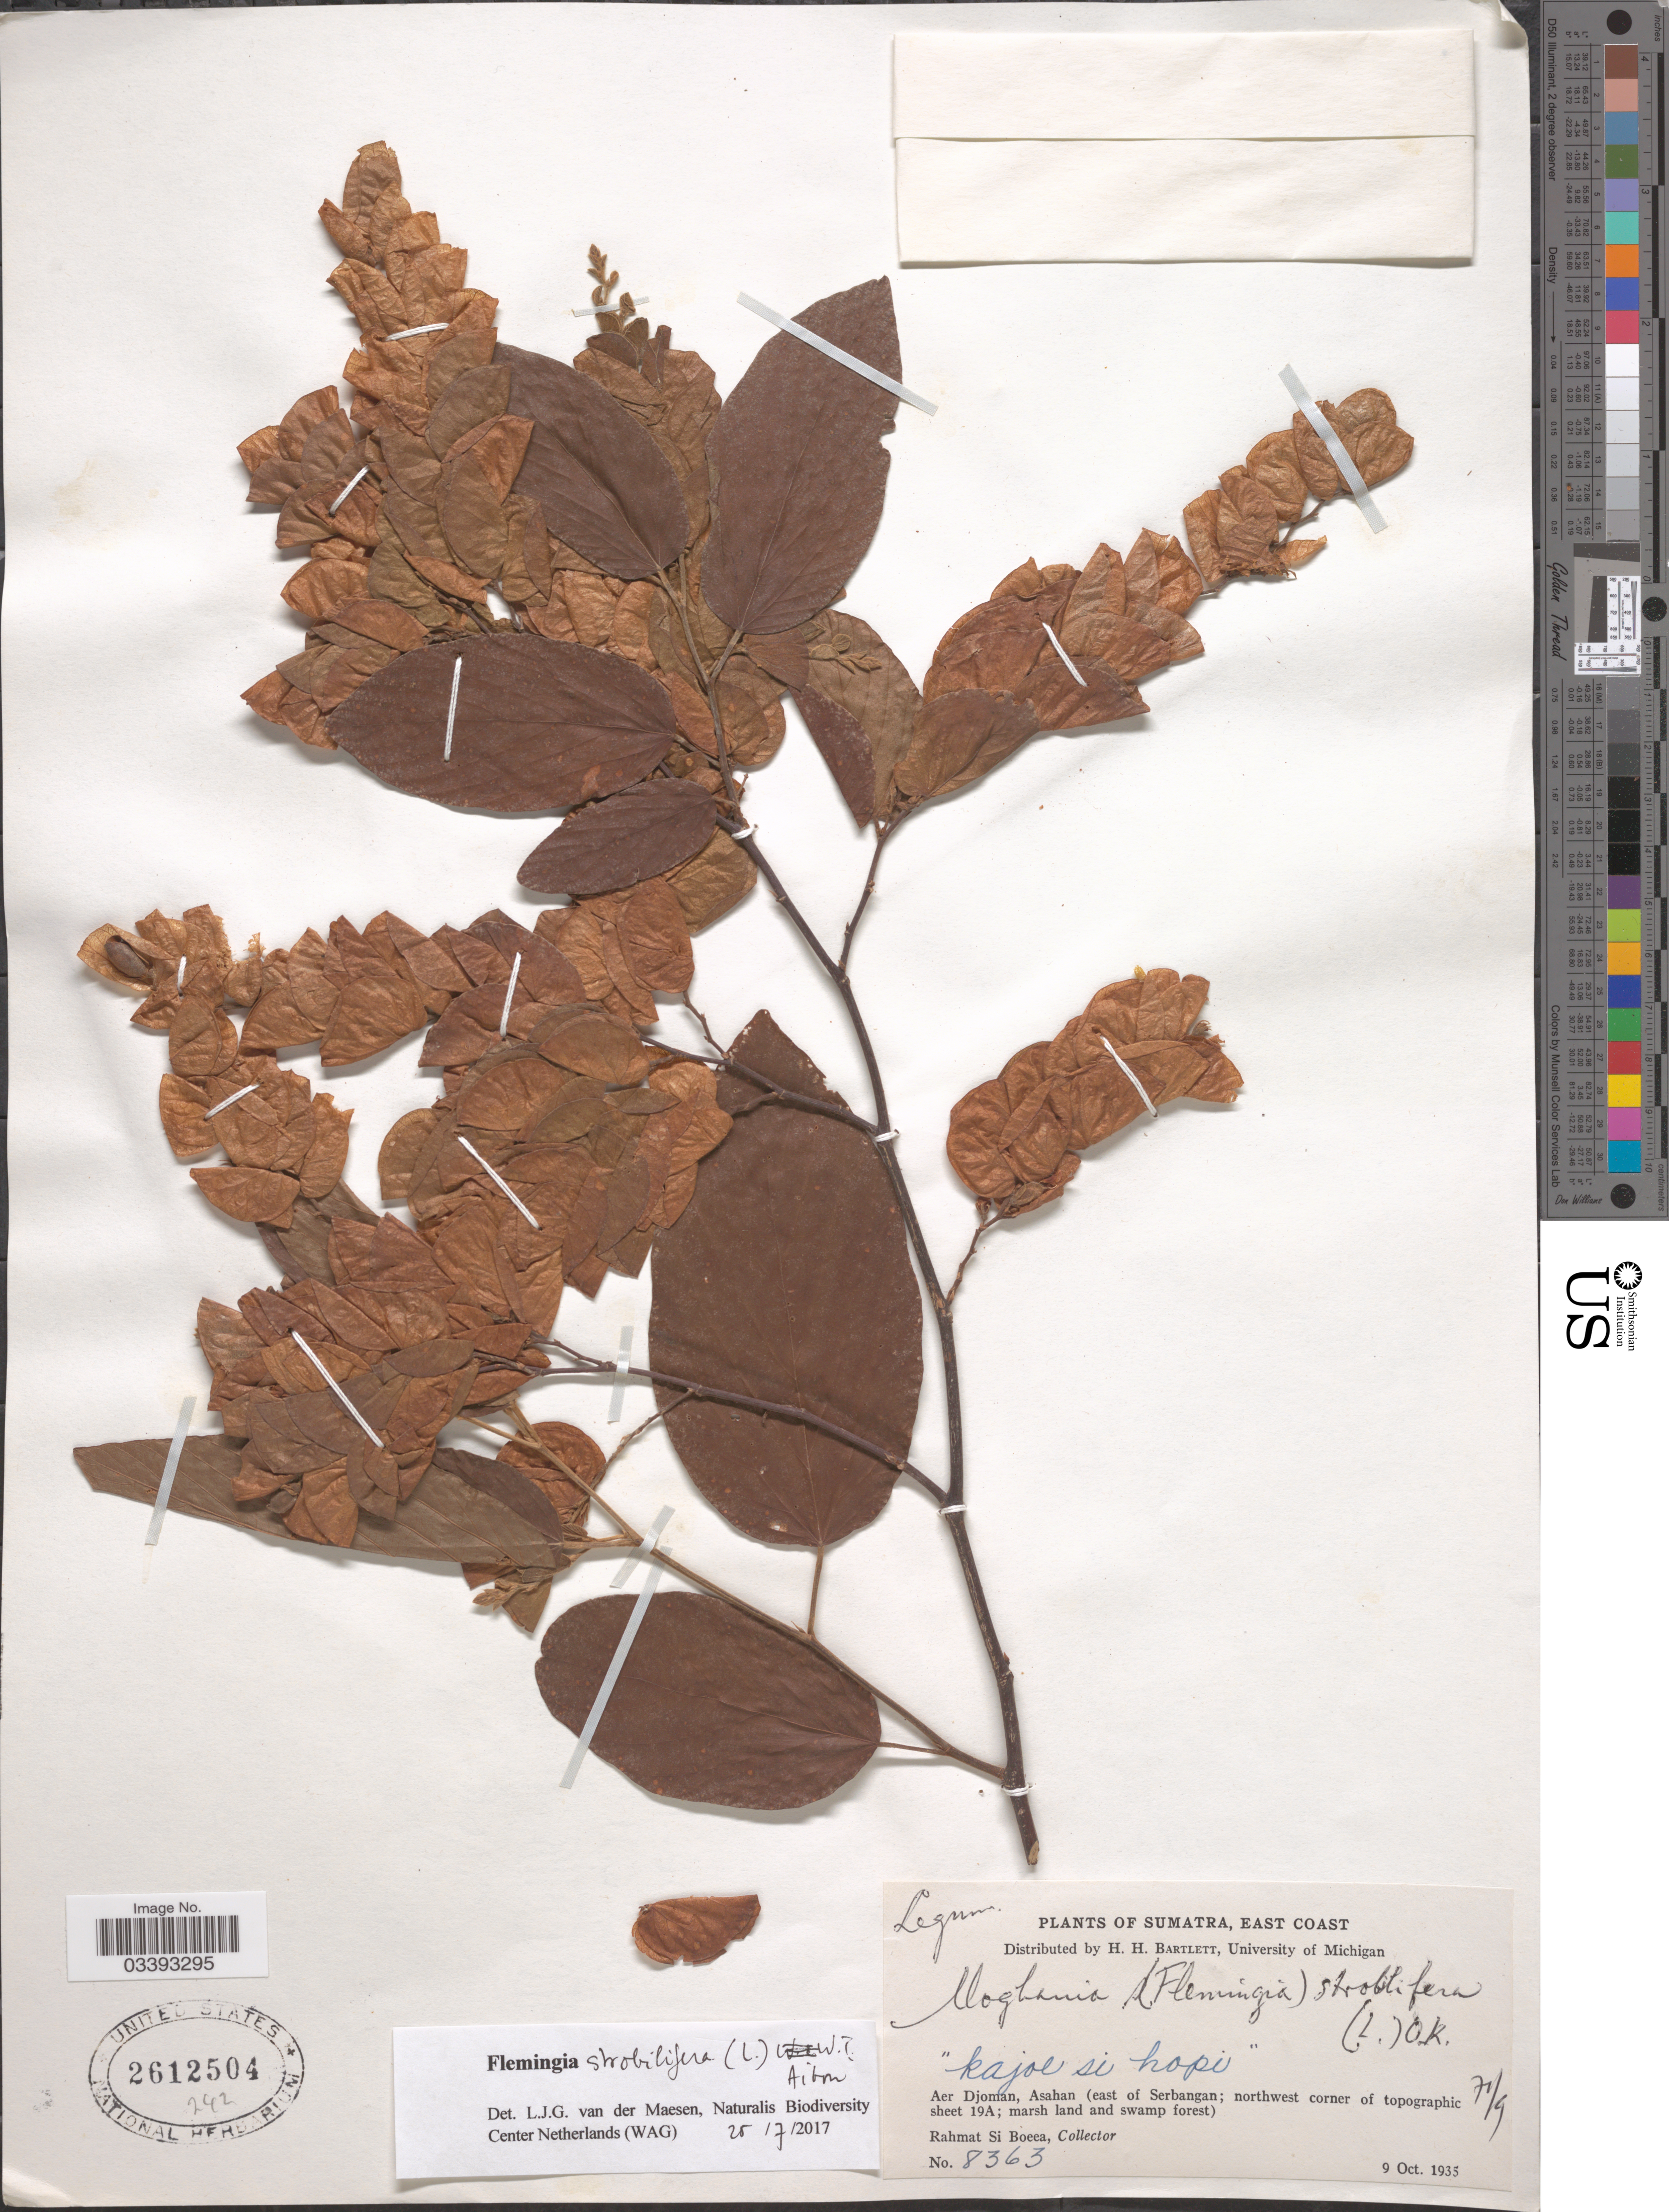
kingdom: Plantae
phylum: Tracheophyta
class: Magnoliopsida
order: Fabales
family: Fabaceae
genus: Flemingia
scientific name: Flemingia strobilifera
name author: (L.) W.T. Aiton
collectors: Rahmat Si Boeea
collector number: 8363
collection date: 1935-10-09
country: Indonesia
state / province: Sumatra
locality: East Coast. Aer Djoman, Asahan (east of Serbangan; northwest corner op topographic sheet 19A; marsh land and swamp forest).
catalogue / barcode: US 2612504